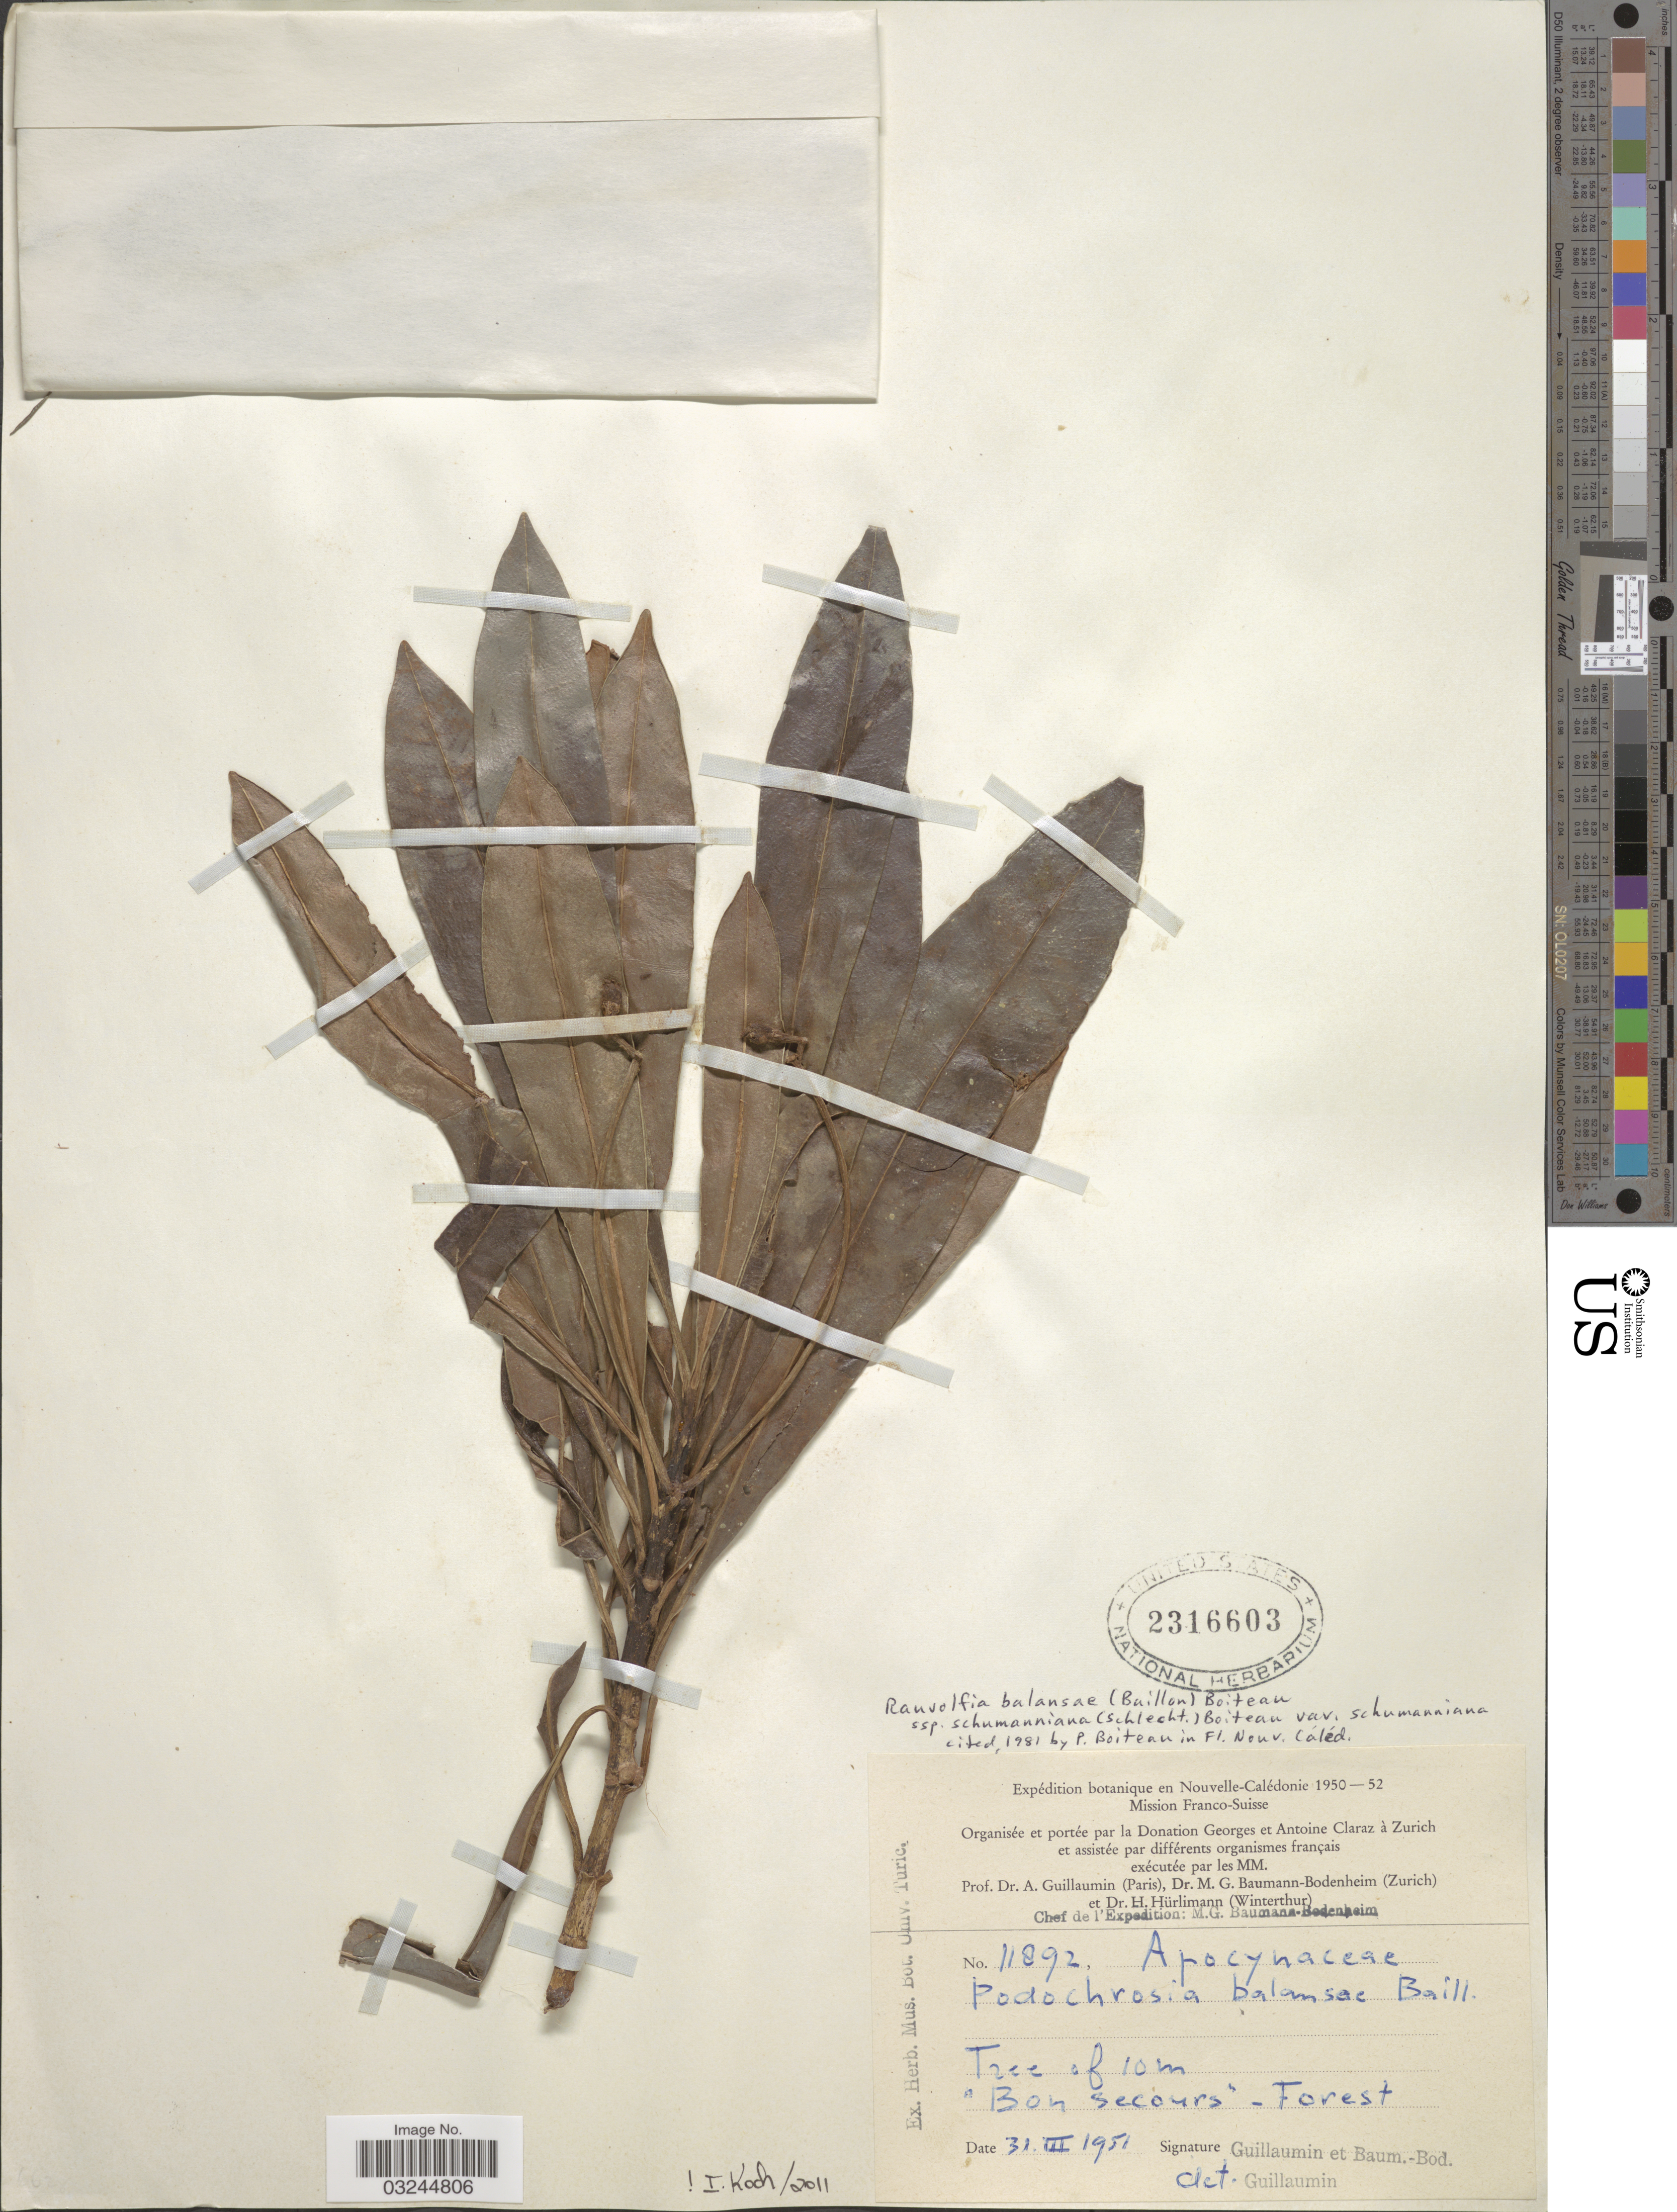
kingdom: Plantae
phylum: Tracheophyta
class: Magnoliopsida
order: Gentianales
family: Apocynaceae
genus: Rauvolfia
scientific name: Rauvolfia balansae subsp. schumanniana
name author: (Schltr.) Boiteau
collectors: A. Guillaumin & M. G. Baumann-Bodenheim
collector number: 11892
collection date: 1951-03-31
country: New Caledonia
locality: Nouvelle-Calédonie. "Bon secours" - Forest.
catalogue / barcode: US 2316603